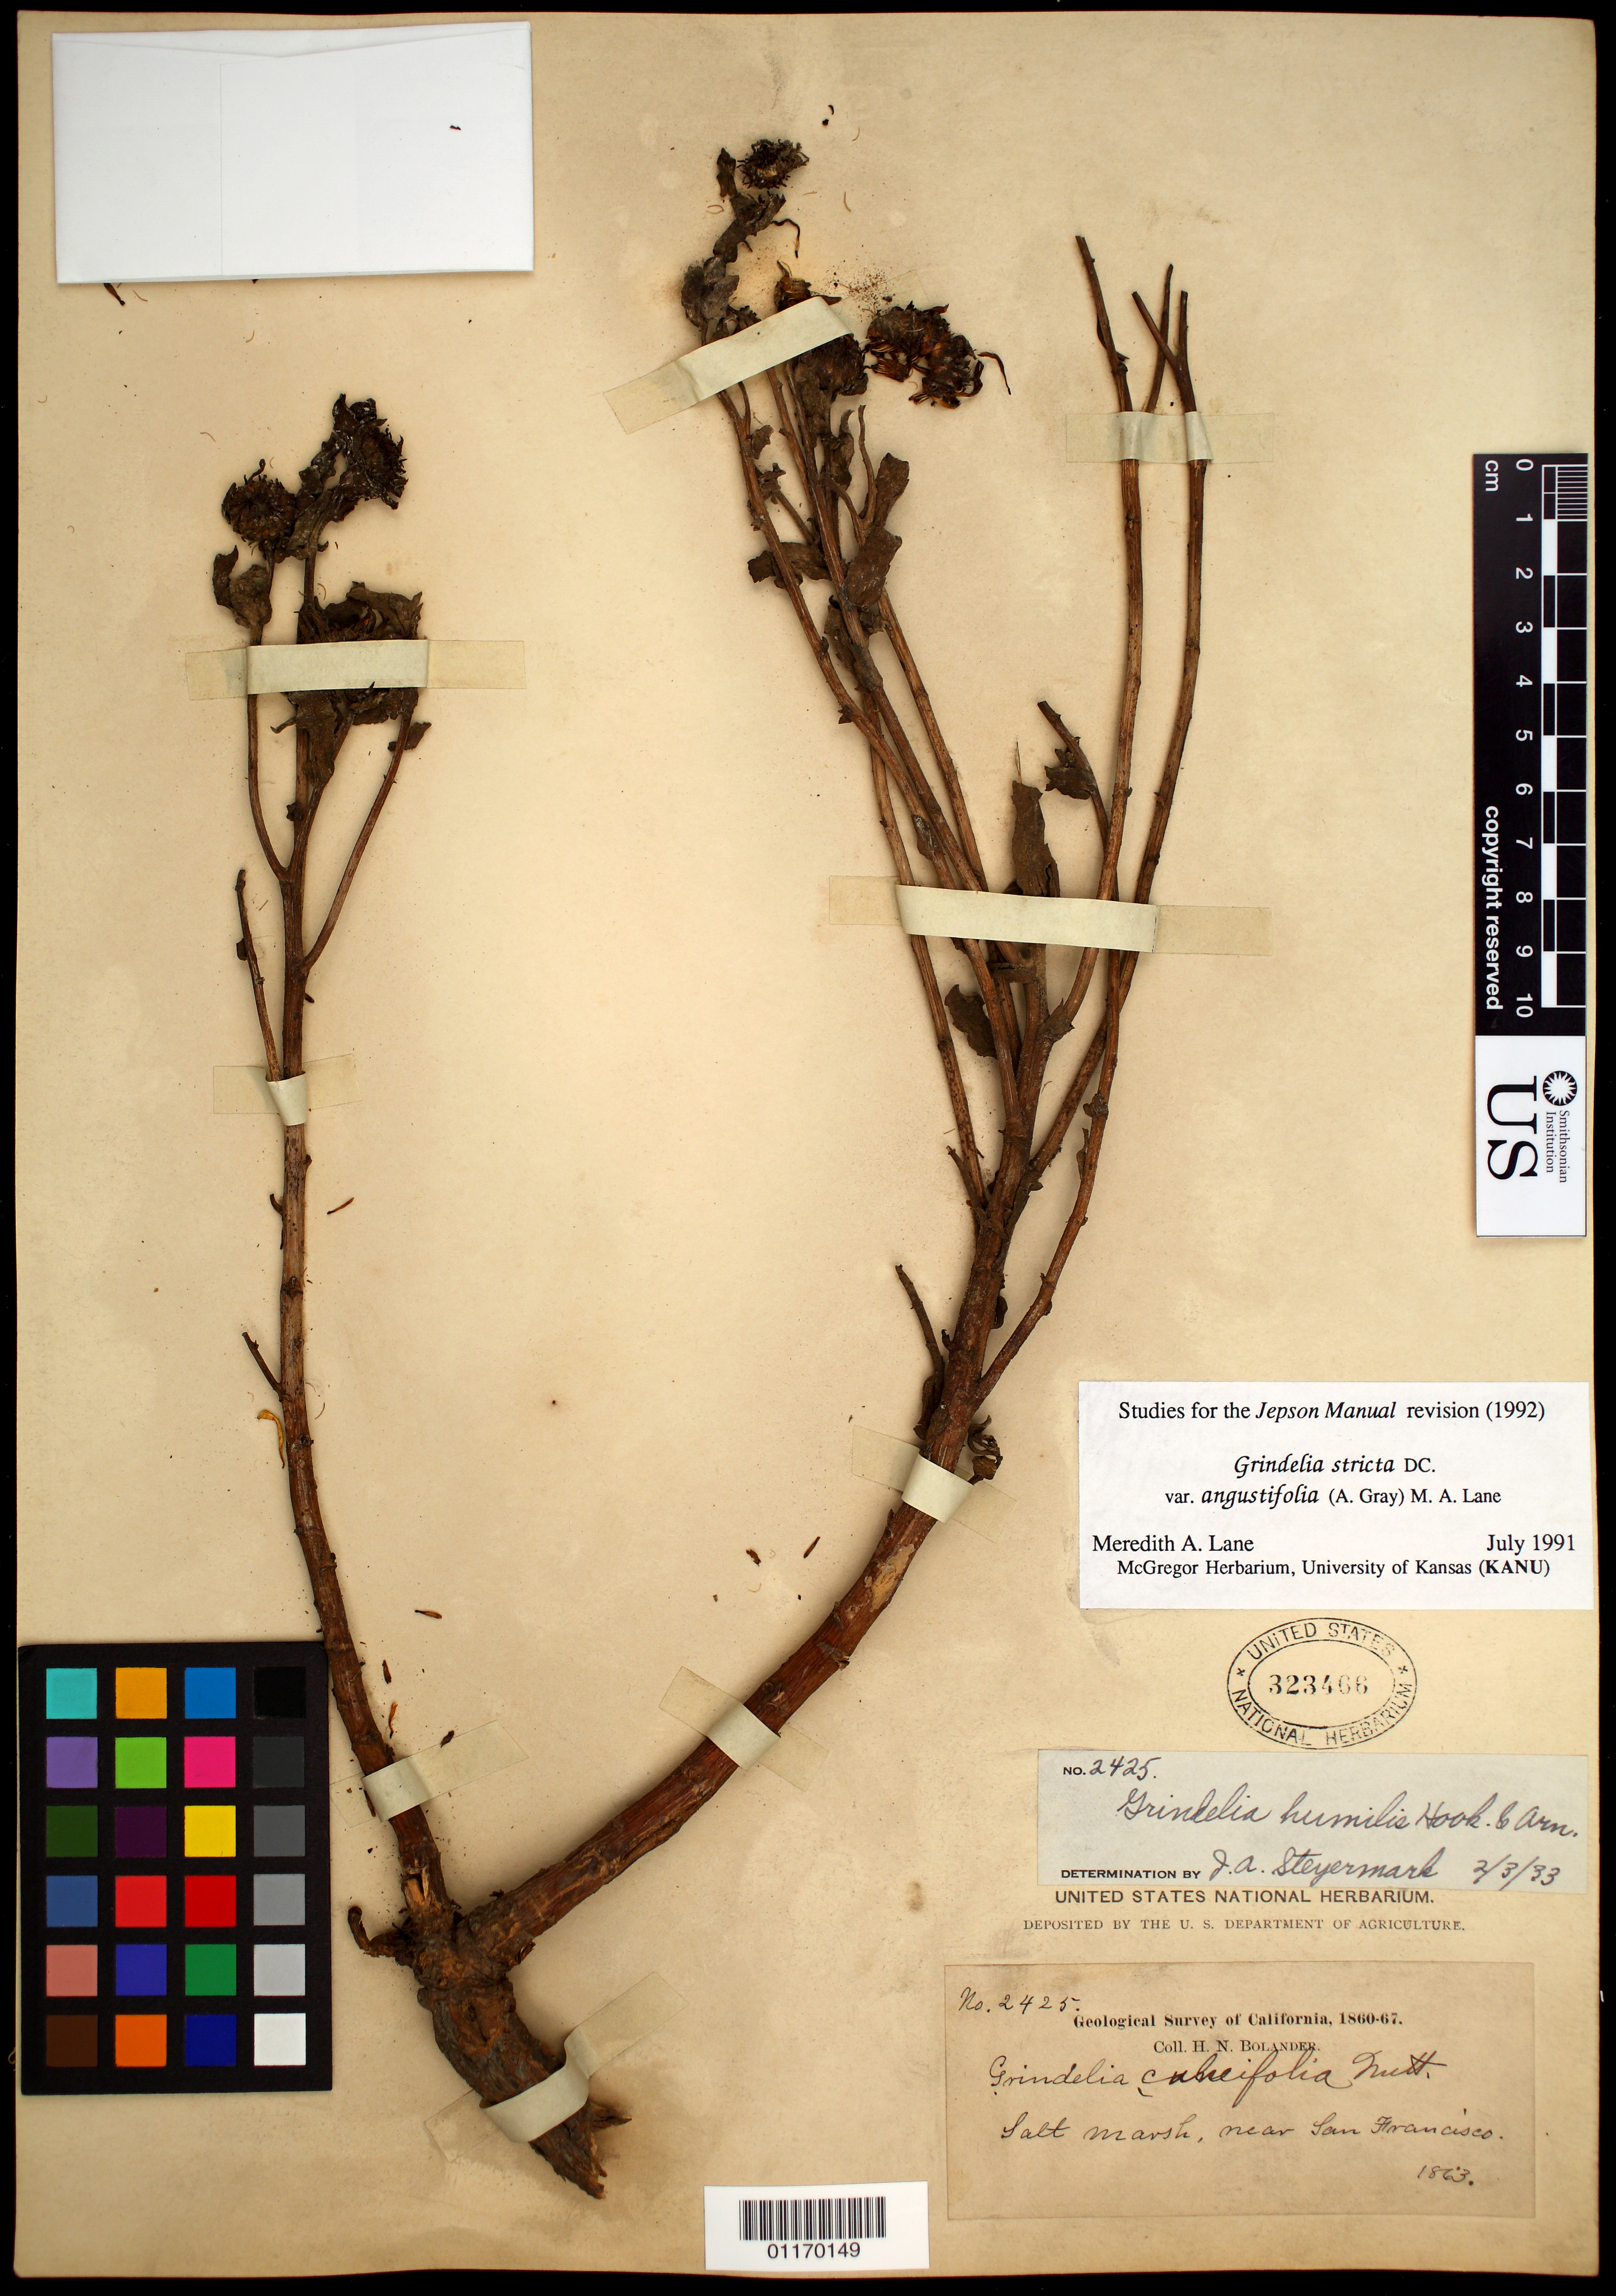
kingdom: Plantae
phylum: Tracheophyta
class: Magnoliopsida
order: Asterales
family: Asteraceae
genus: Grindelia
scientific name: Grindelia stricta var. angustifolia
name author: (A. Gray) M.A. Lane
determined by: Lane, M. A.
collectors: H. Bolander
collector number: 2425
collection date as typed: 1863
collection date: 1863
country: United States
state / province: California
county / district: San Francisco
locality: near San Francisco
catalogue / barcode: US 323466